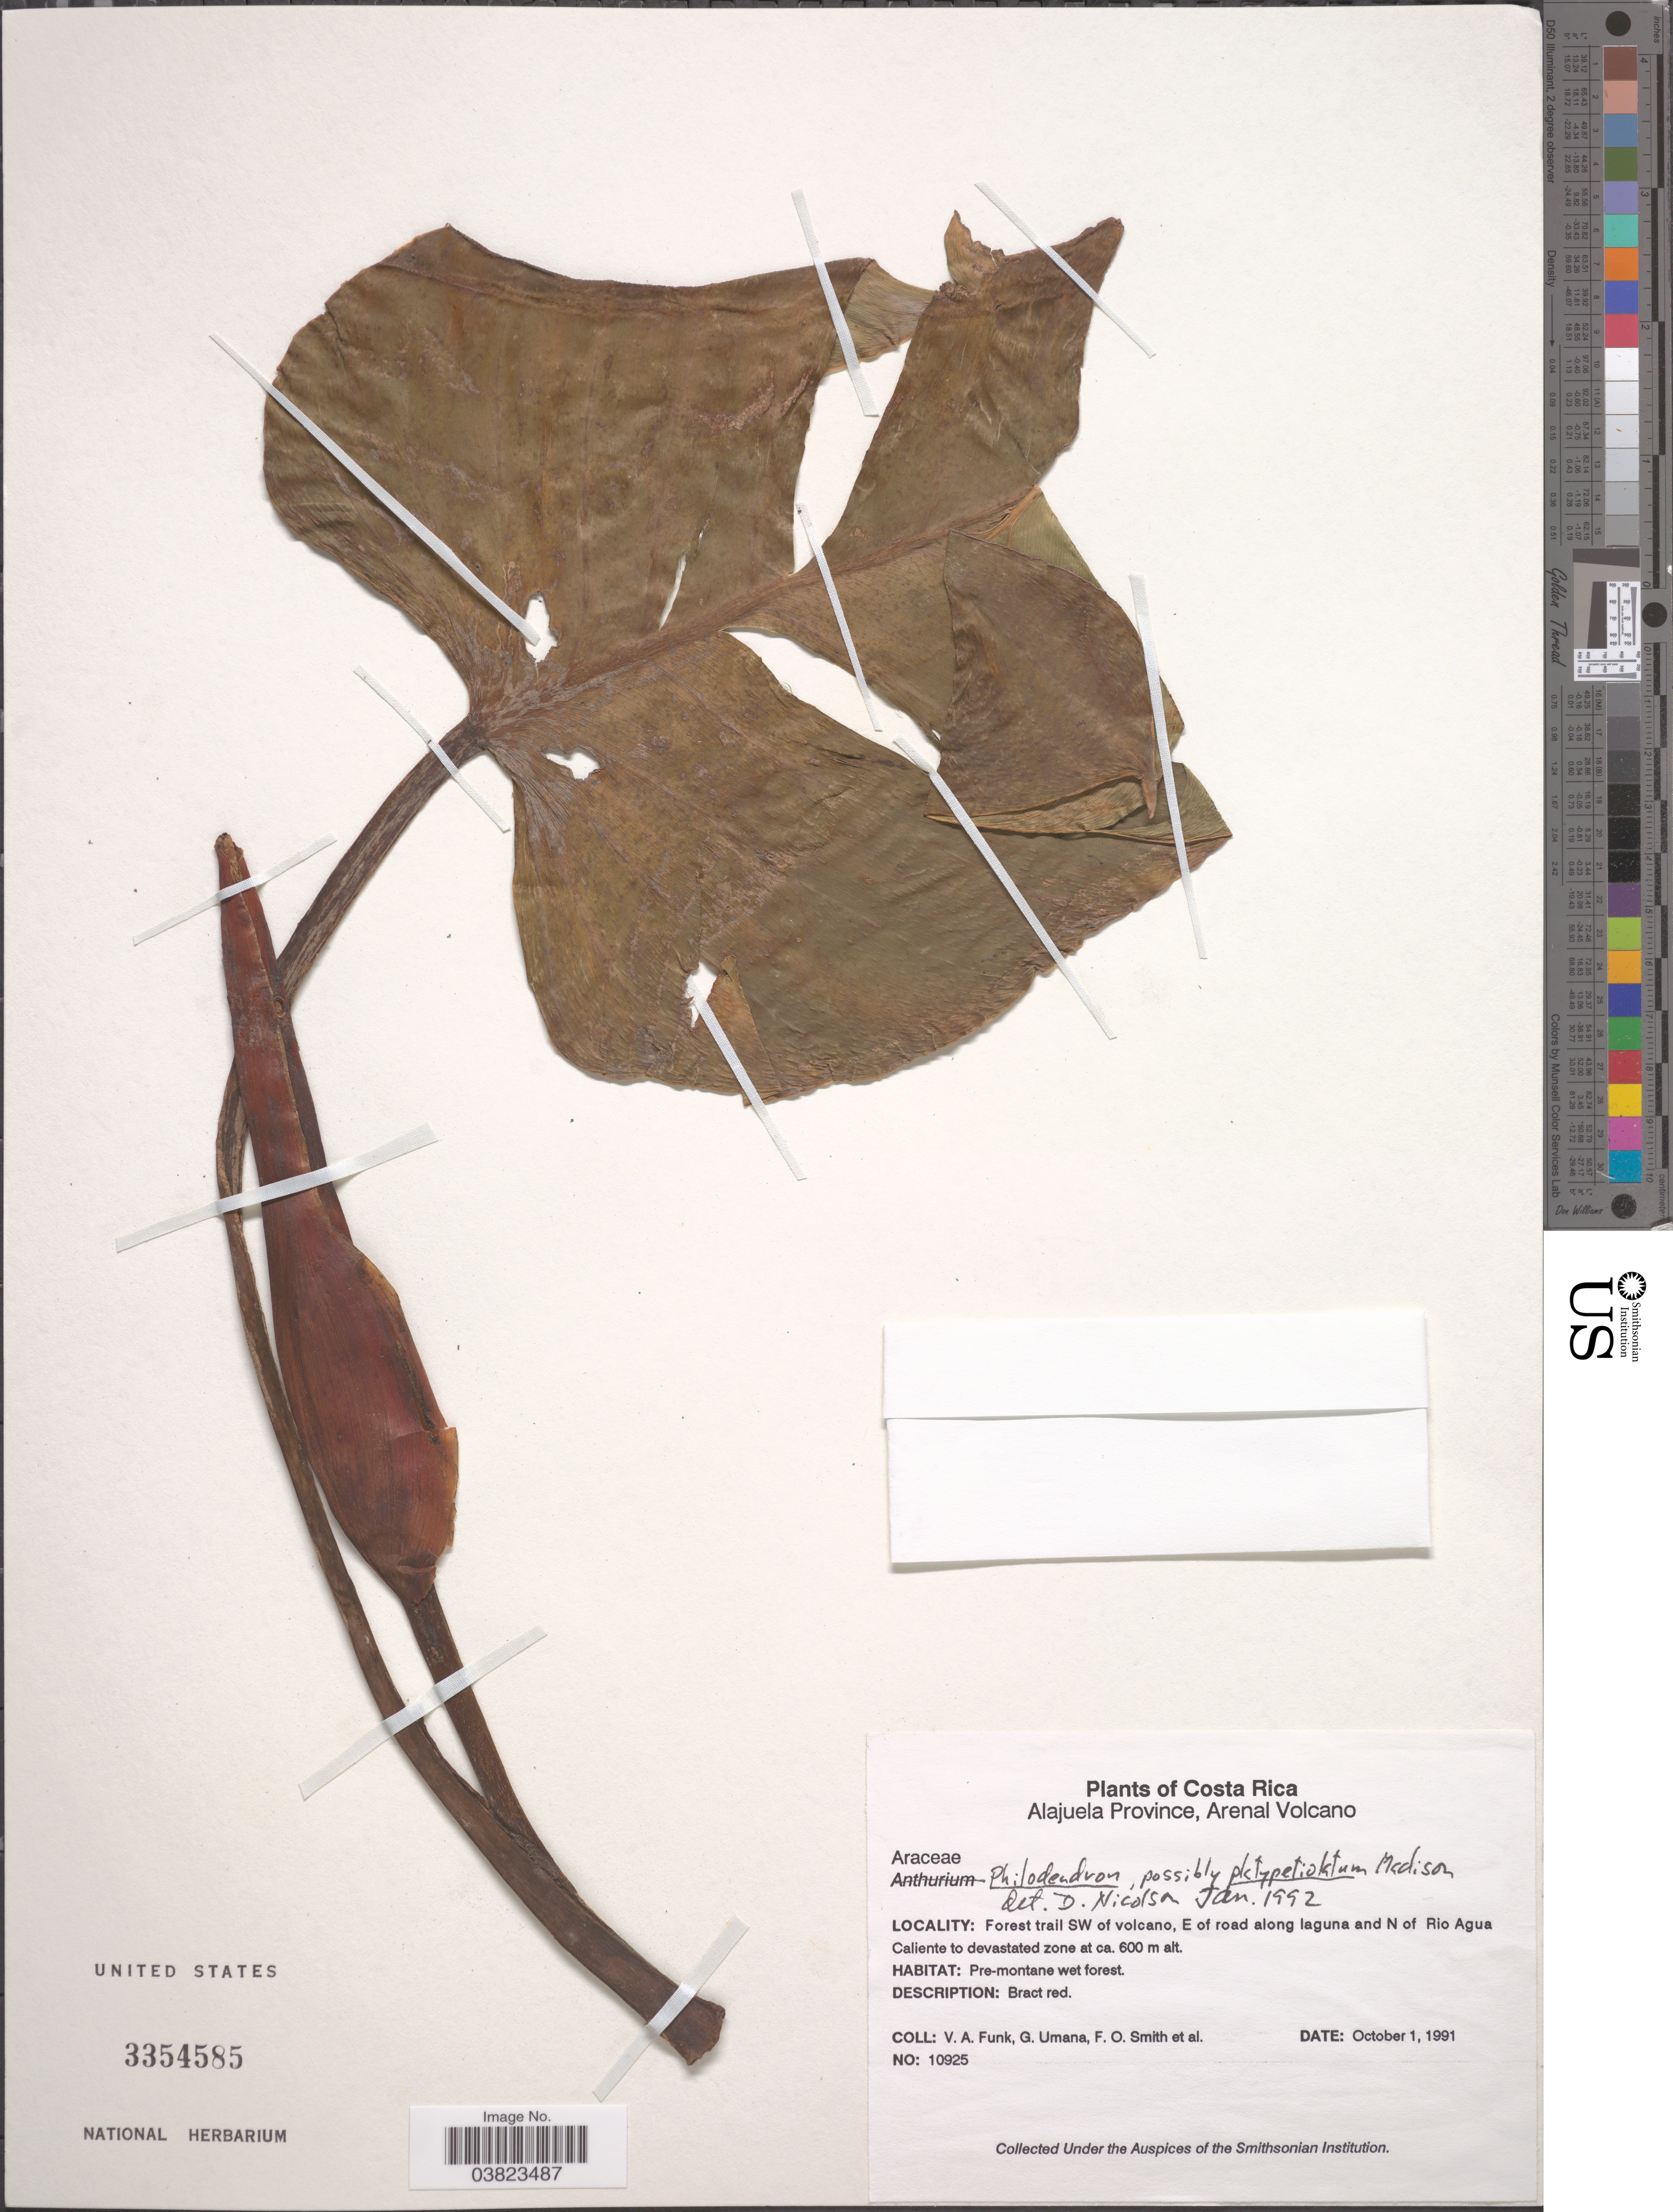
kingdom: Plantae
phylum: Tracheophyta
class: Liliopsida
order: Alismatales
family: Araceae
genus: Philodendron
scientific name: Philodendron platypetiolatum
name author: Madison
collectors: V. Funk, G. Umana, F. Smith & et al.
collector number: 10925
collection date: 1991-10-01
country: Costa Rica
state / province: Alajuela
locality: Arenal Volcano. Forest trail SW of volcano, E of road along laguna and N of Rio Agua Caliente to devastated zone.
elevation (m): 600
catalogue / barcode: US 3354585